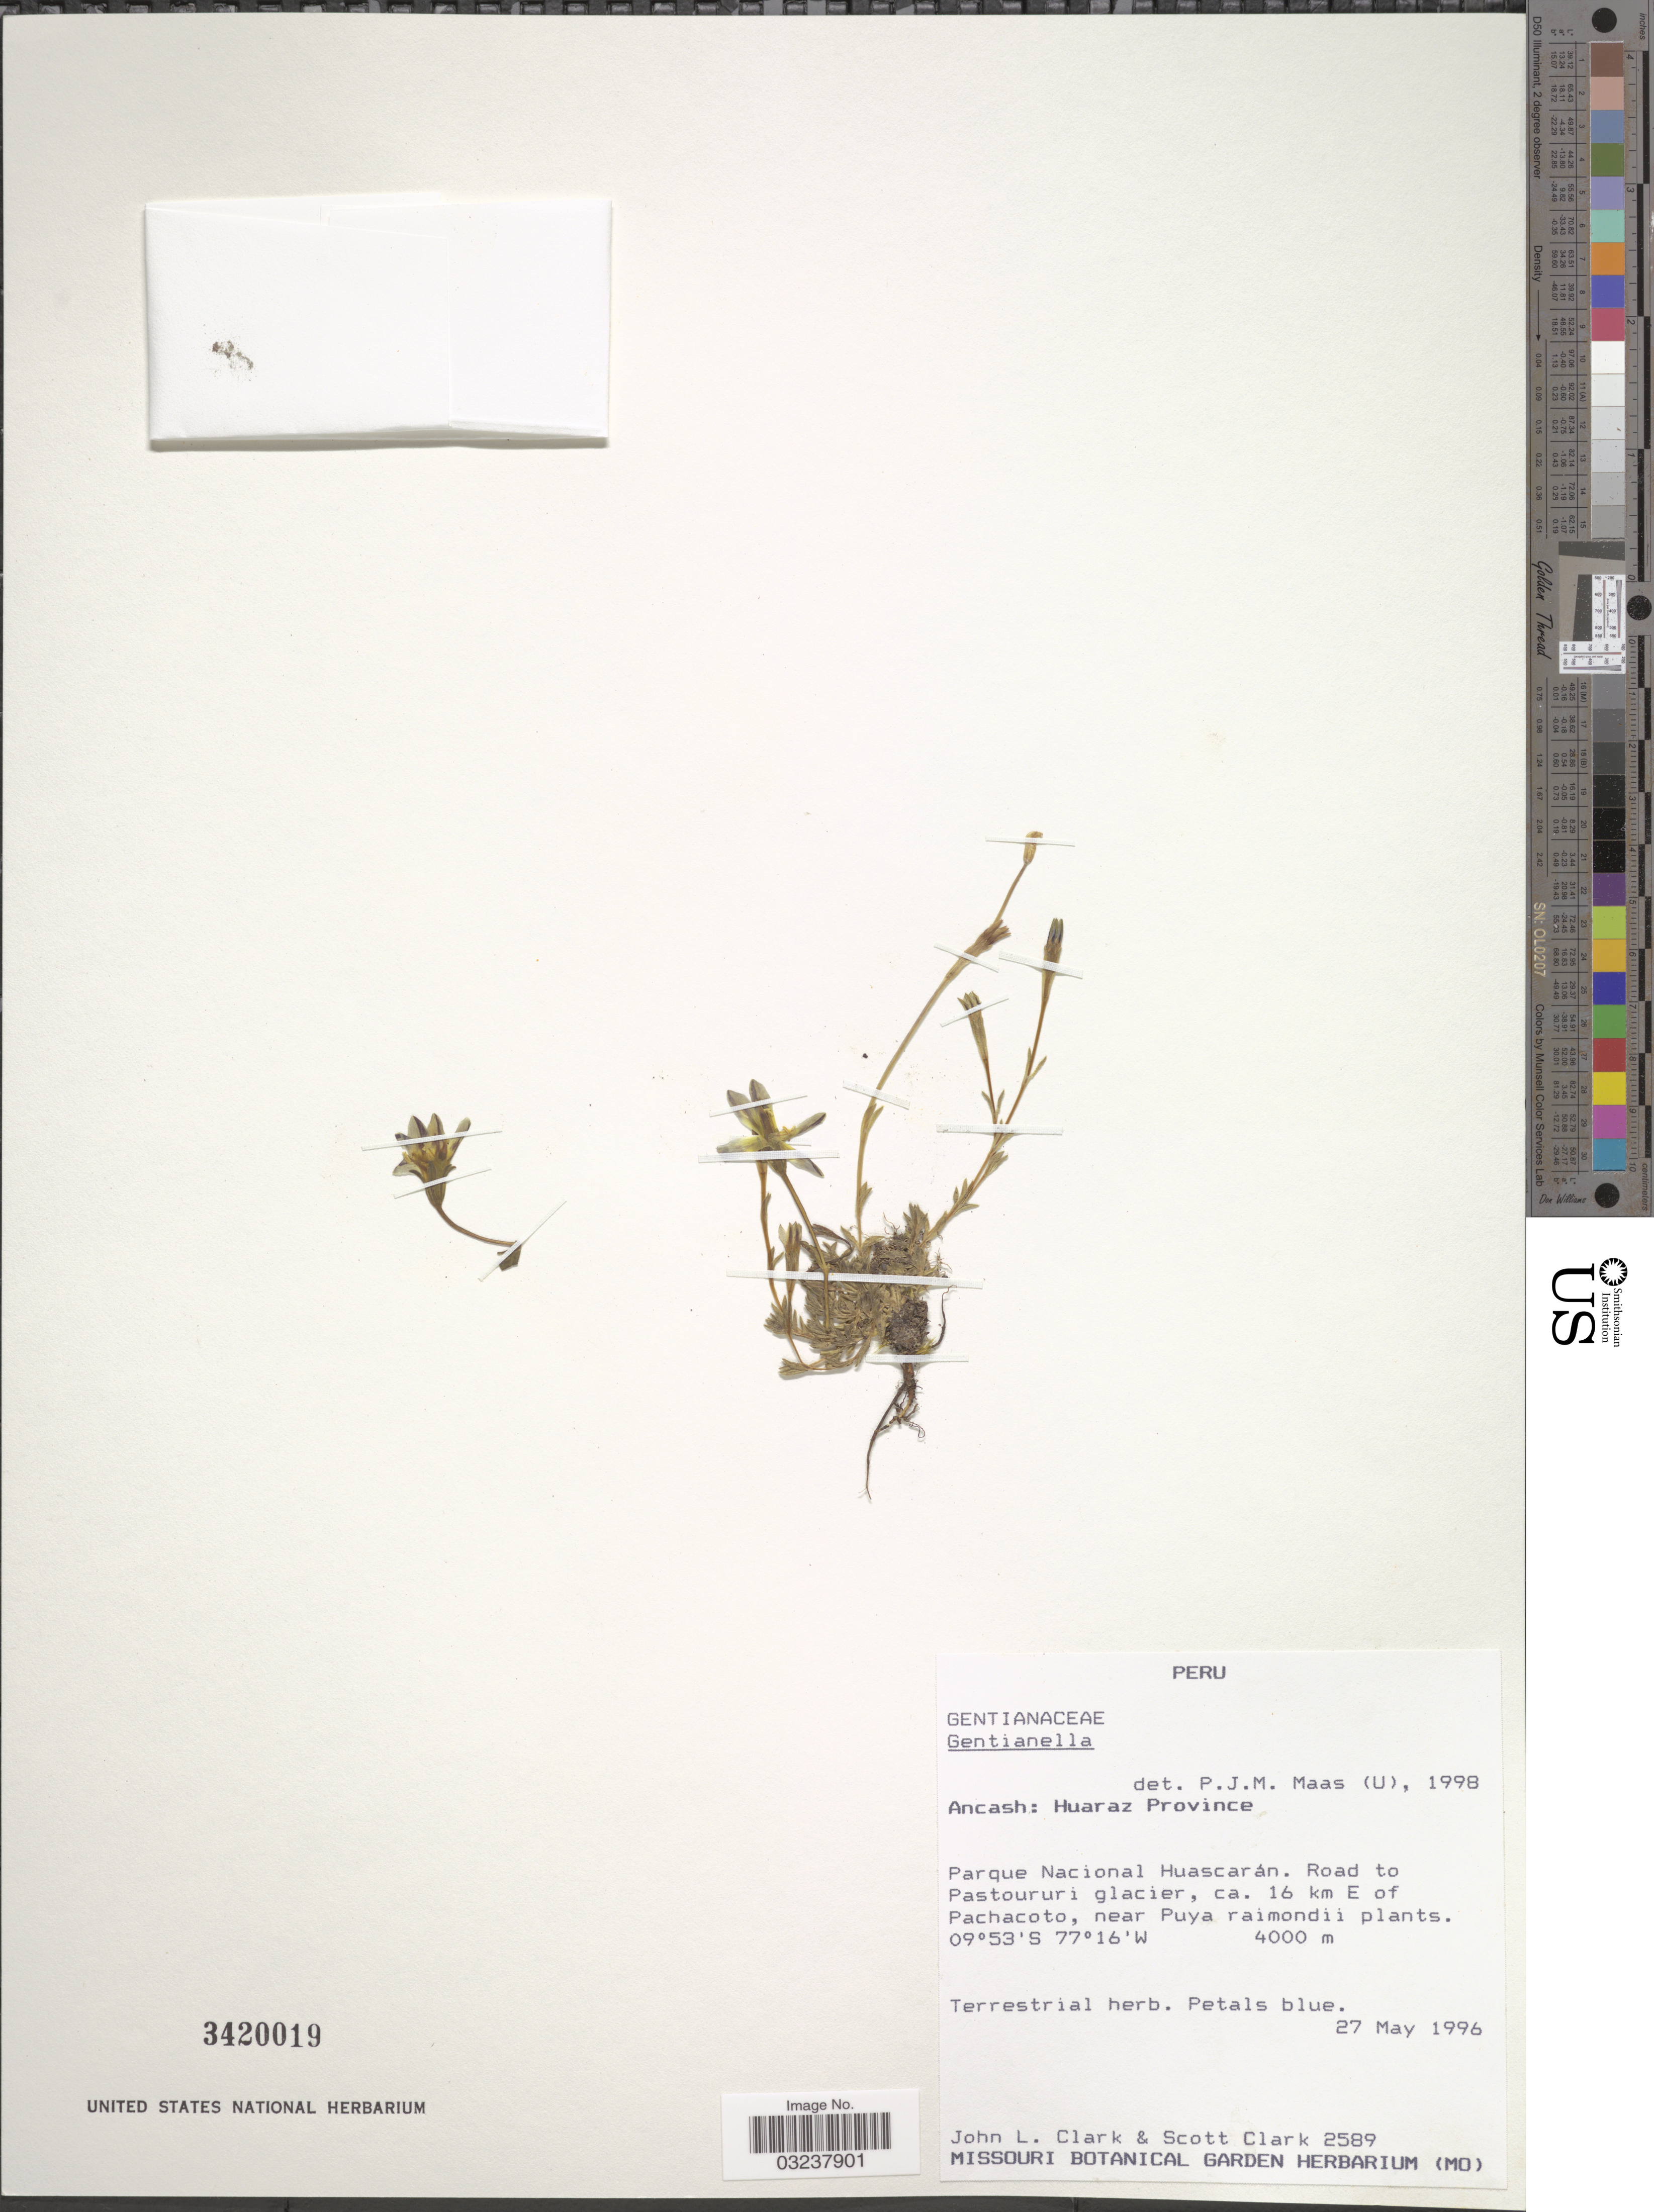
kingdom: Plantae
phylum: Tracheophyta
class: Magnoliopsida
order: Gentianales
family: Gentianaceae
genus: Gentianella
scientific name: Gentianella sp.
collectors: J. L. Clark & S. Clark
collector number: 2589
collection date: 1996-05-27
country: Peru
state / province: Ancash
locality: Huaraz Province. Parque Nacional Huascarán. Road to Pastoururi glacier, ca. 16 km E of Pachacoto, near Puya raimondii plants.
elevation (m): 4000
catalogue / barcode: US 3420019